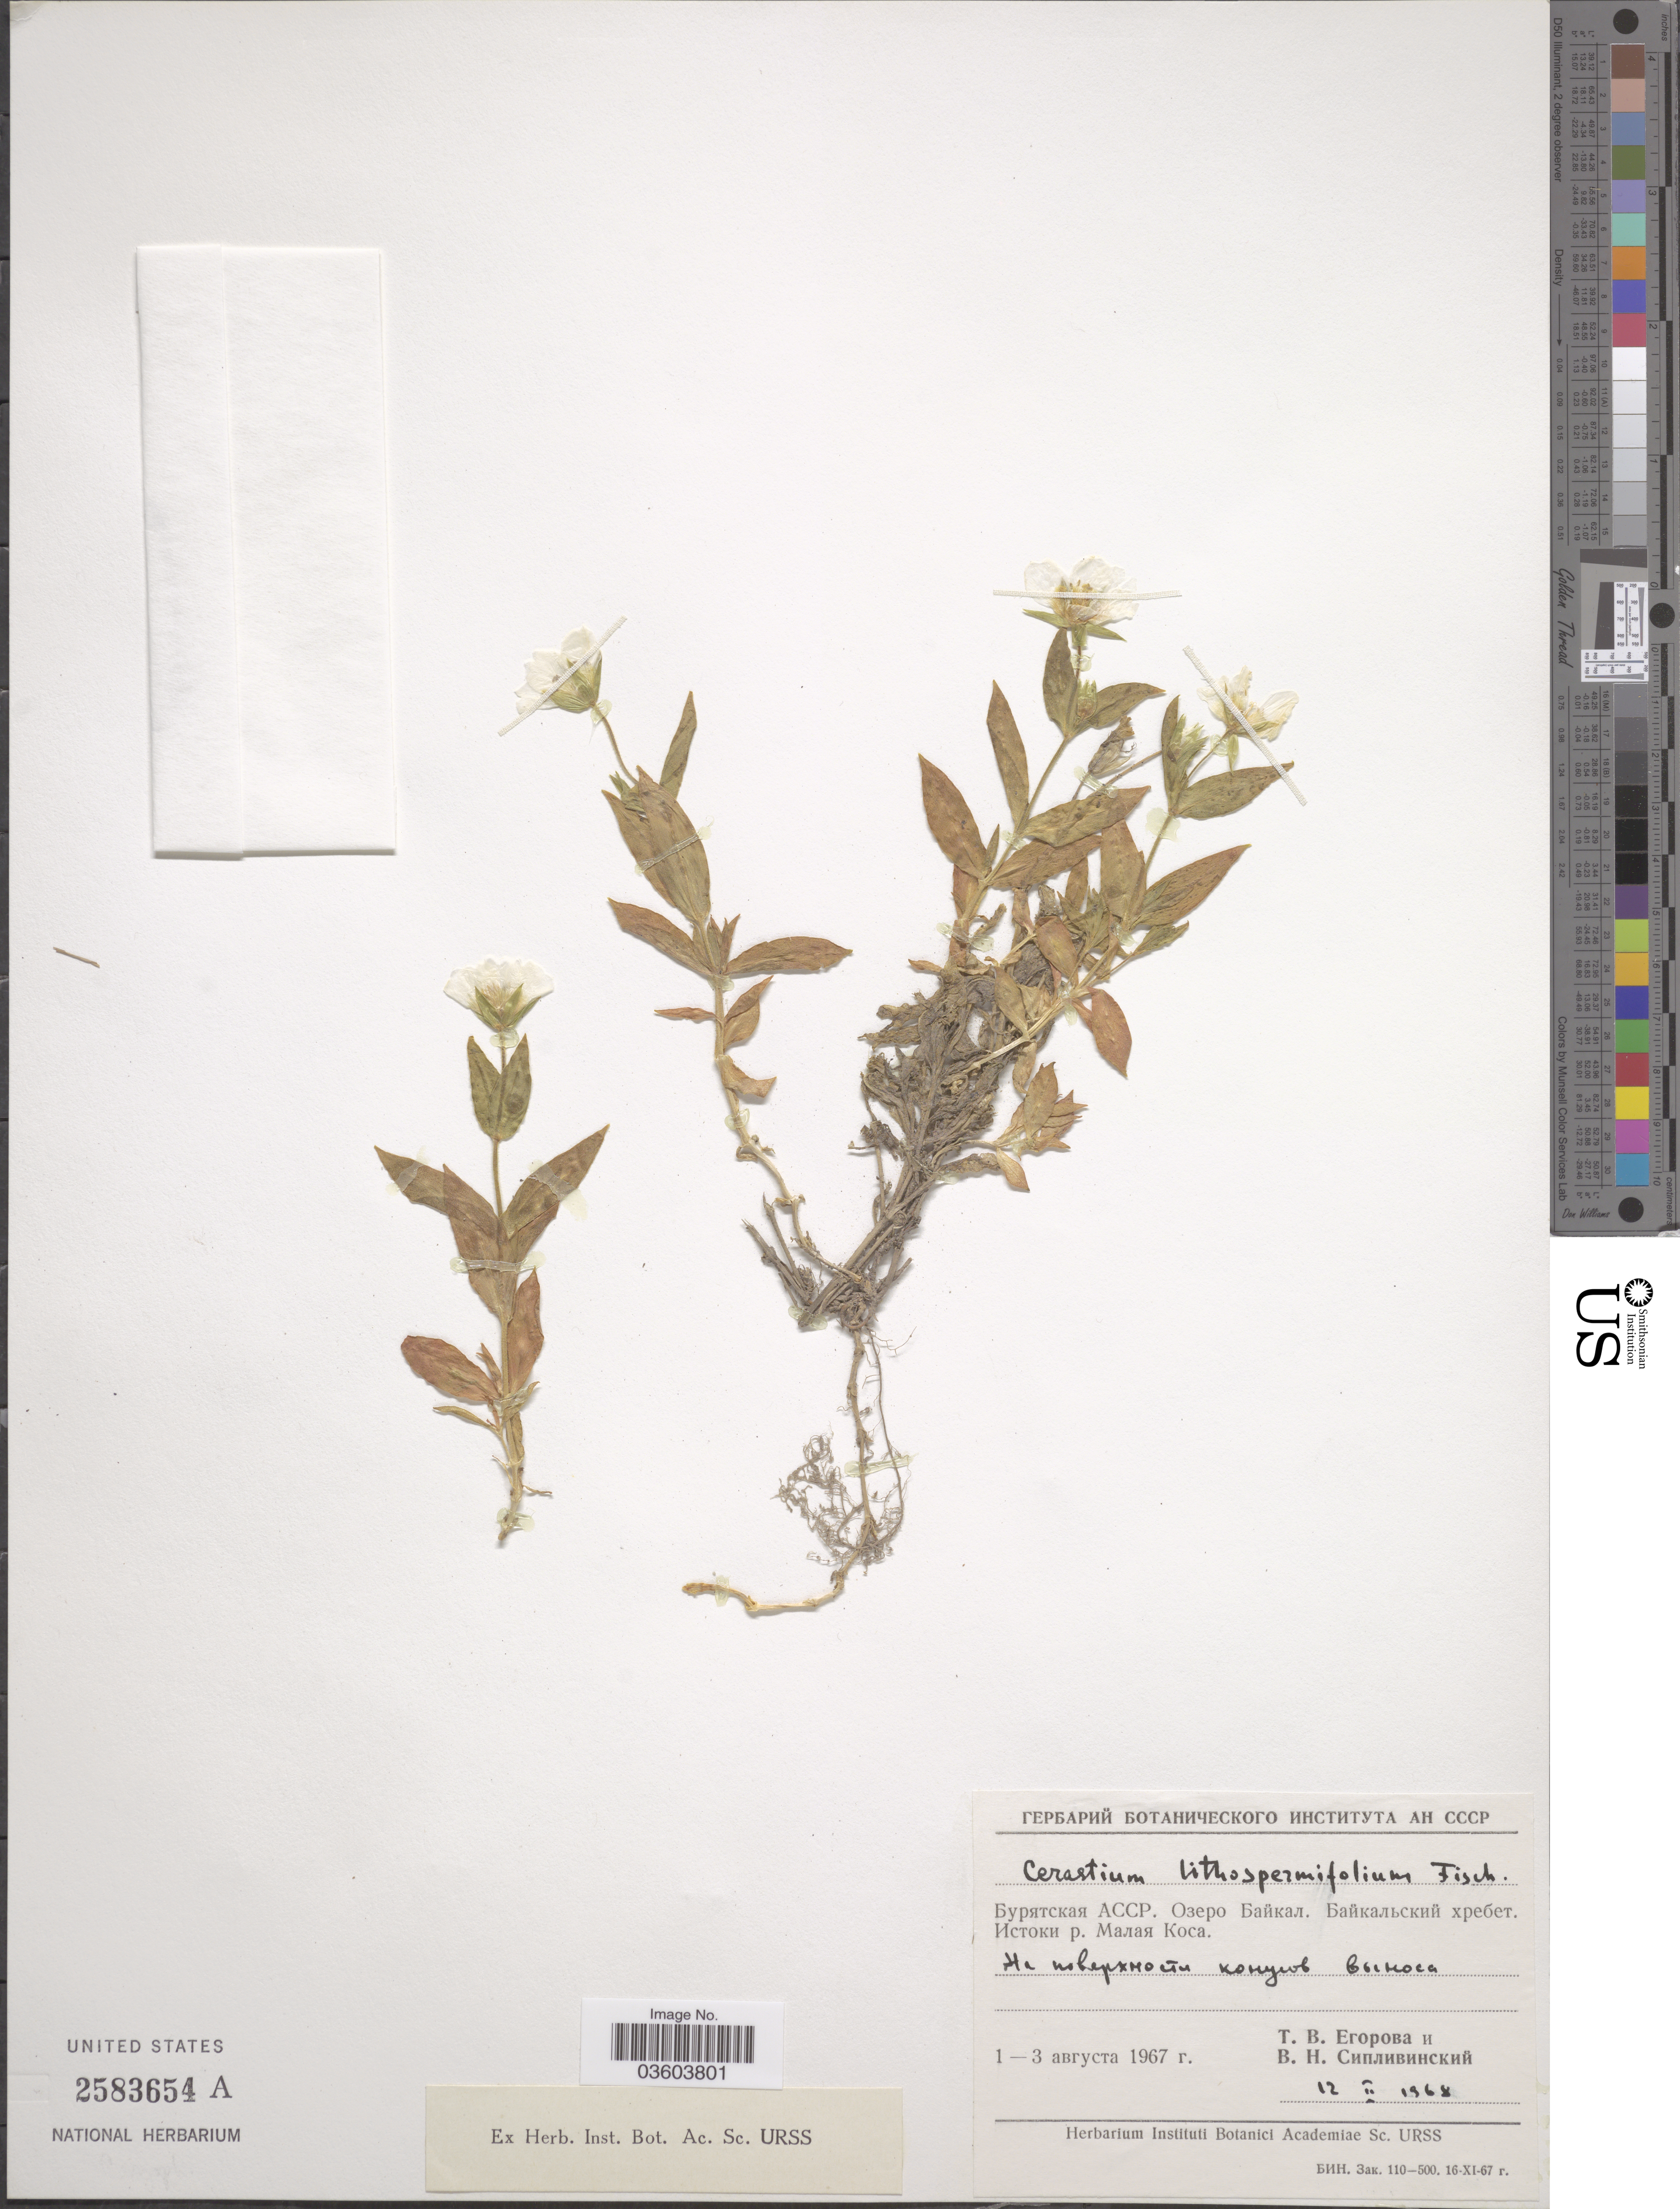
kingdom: Plantae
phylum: Tracheophyta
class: Magnoliopsida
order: Caryophyllales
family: Caryophyllaceae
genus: Cerastium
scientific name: Cerastium lithospermifolium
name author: Fisch.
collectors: T. V. Egorova & V. Siplivinskiy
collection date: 1968-02-12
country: Russian Federation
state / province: Buryatia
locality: Lake Baikal, head of river Malaya Kosa.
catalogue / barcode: US 2583654A